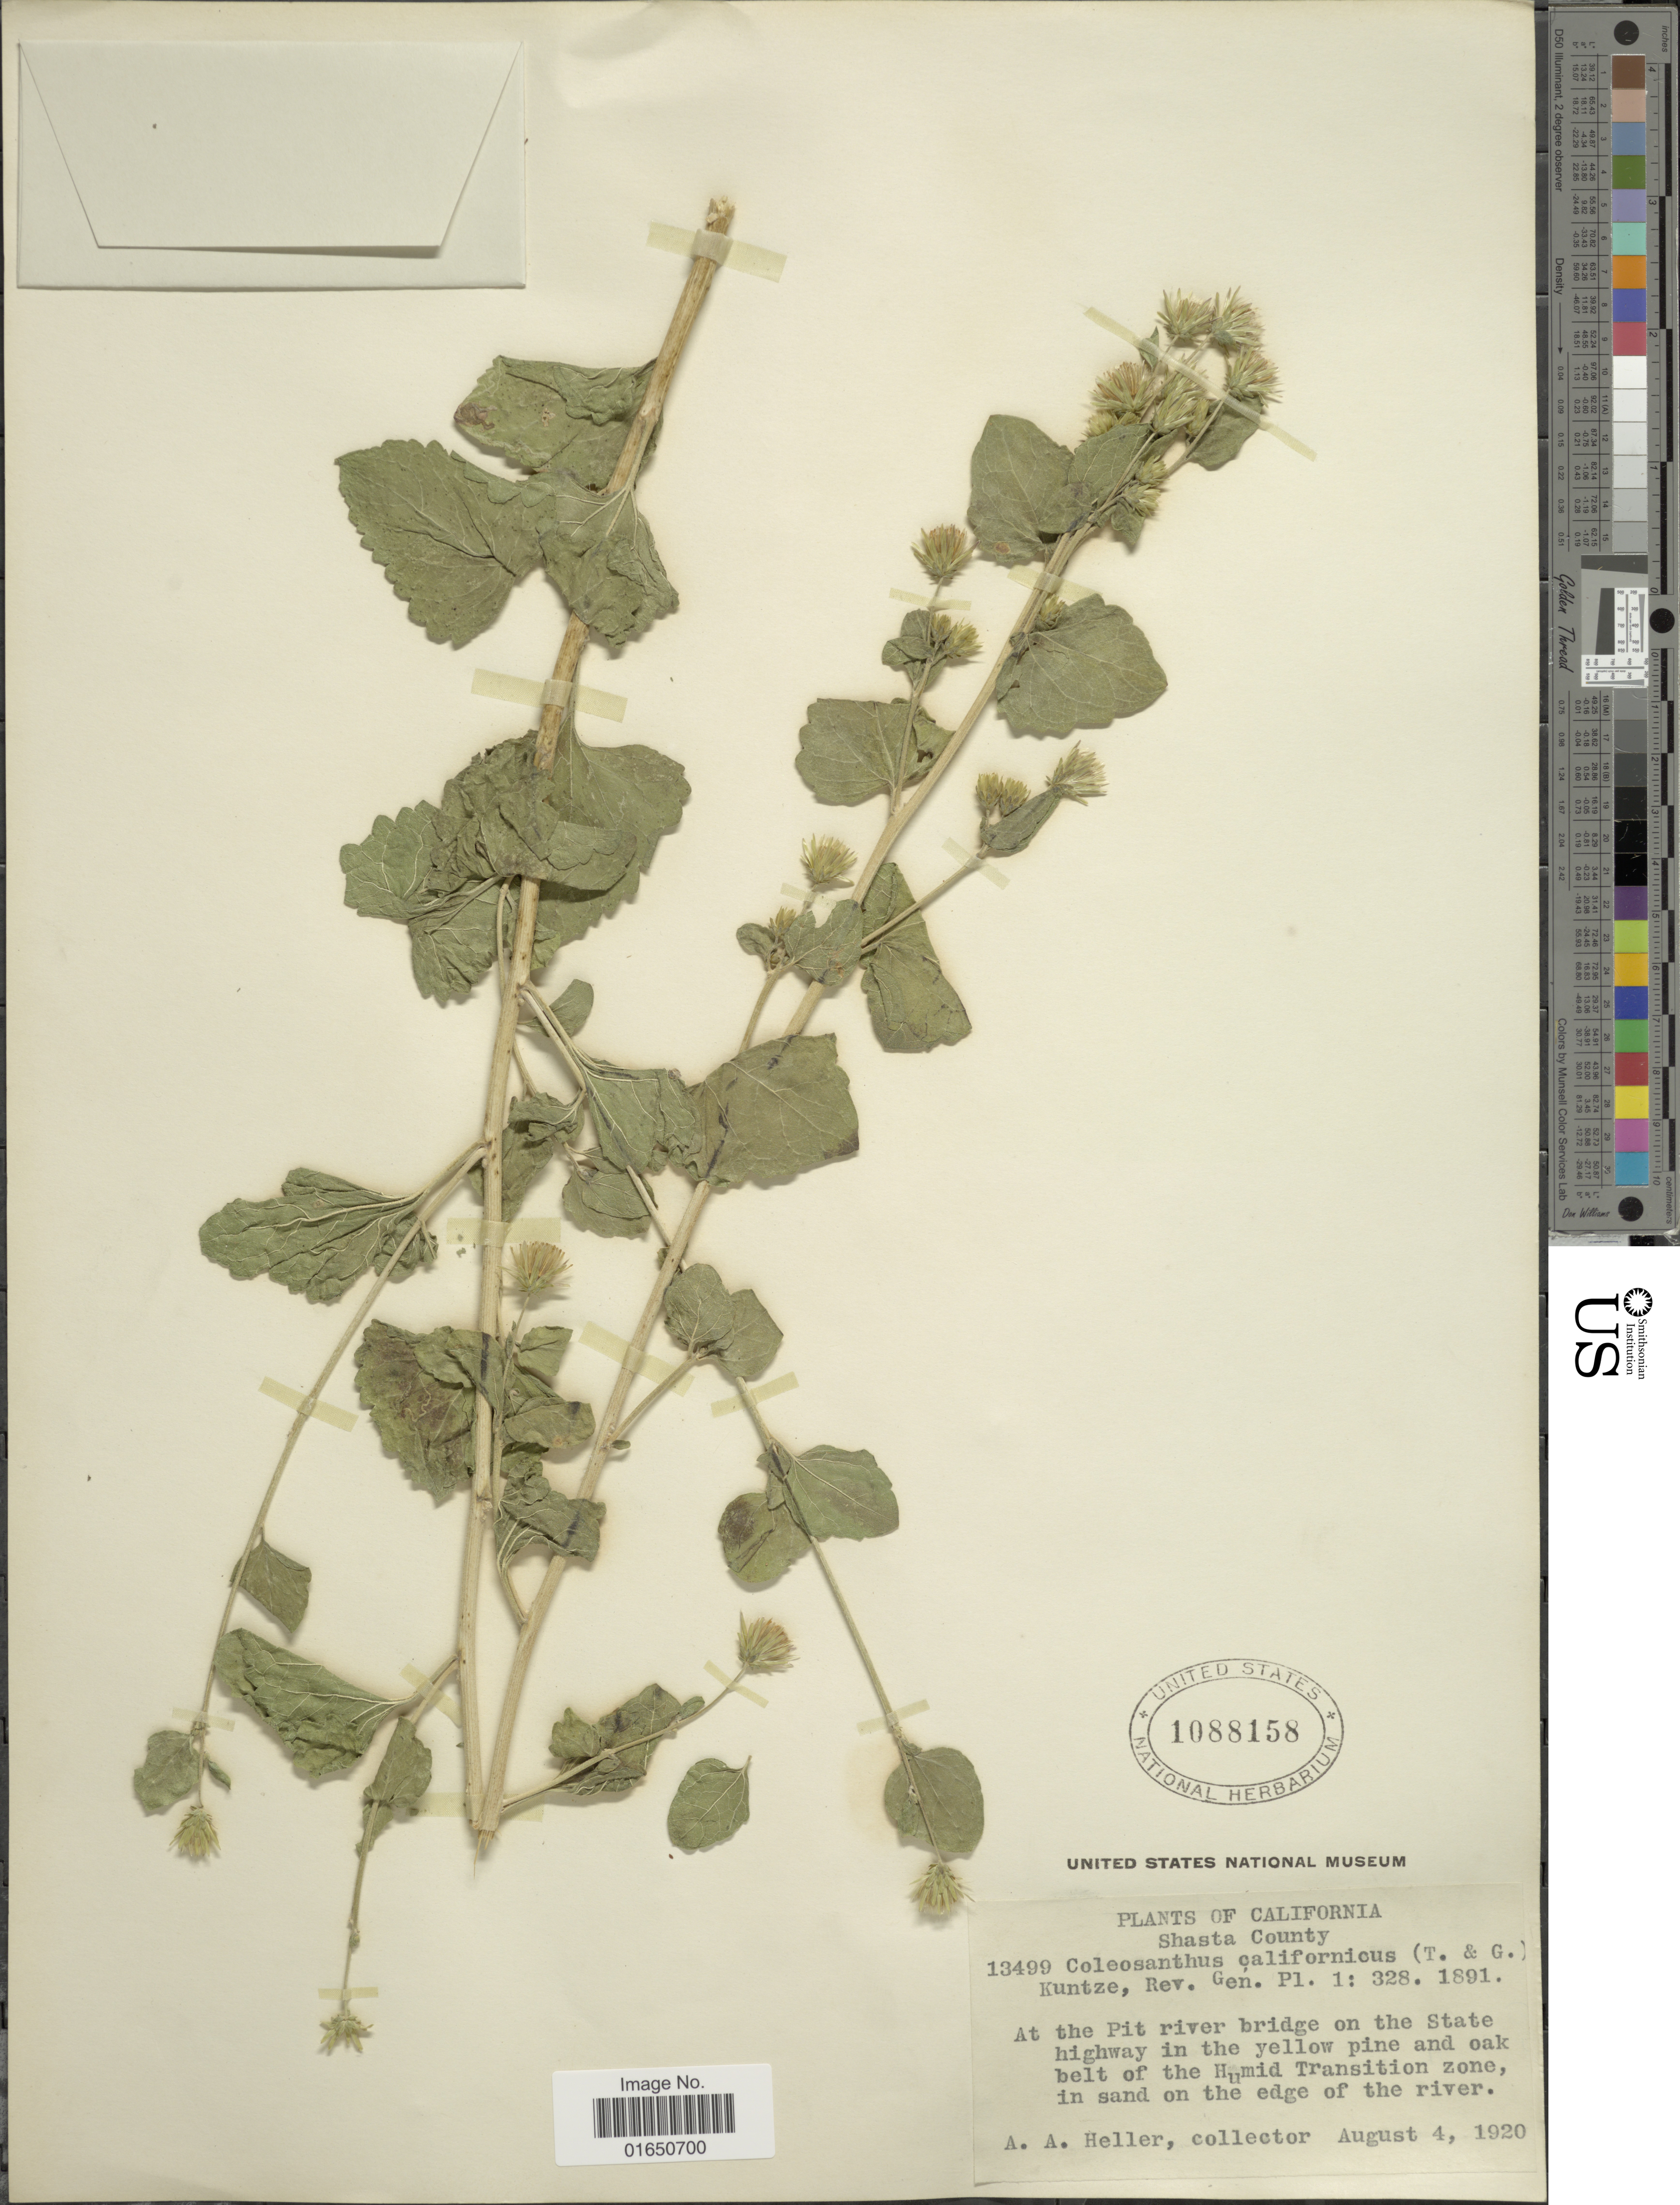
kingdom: Plantae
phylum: Tracheophyta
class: Magnoliopsida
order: Asterales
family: Asteraceae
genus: Brickellia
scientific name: Brickellia californica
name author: (Torr. & A. Gray) A. Gray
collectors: A. A. Heller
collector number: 13499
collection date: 1920-08-04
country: United States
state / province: California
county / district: Shasta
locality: Shasta County. At the Pit river bridge on the State highwayin the yellow pine and oak belty of the Humid Transition zone, in sand on the edge of river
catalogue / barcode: US 1088158